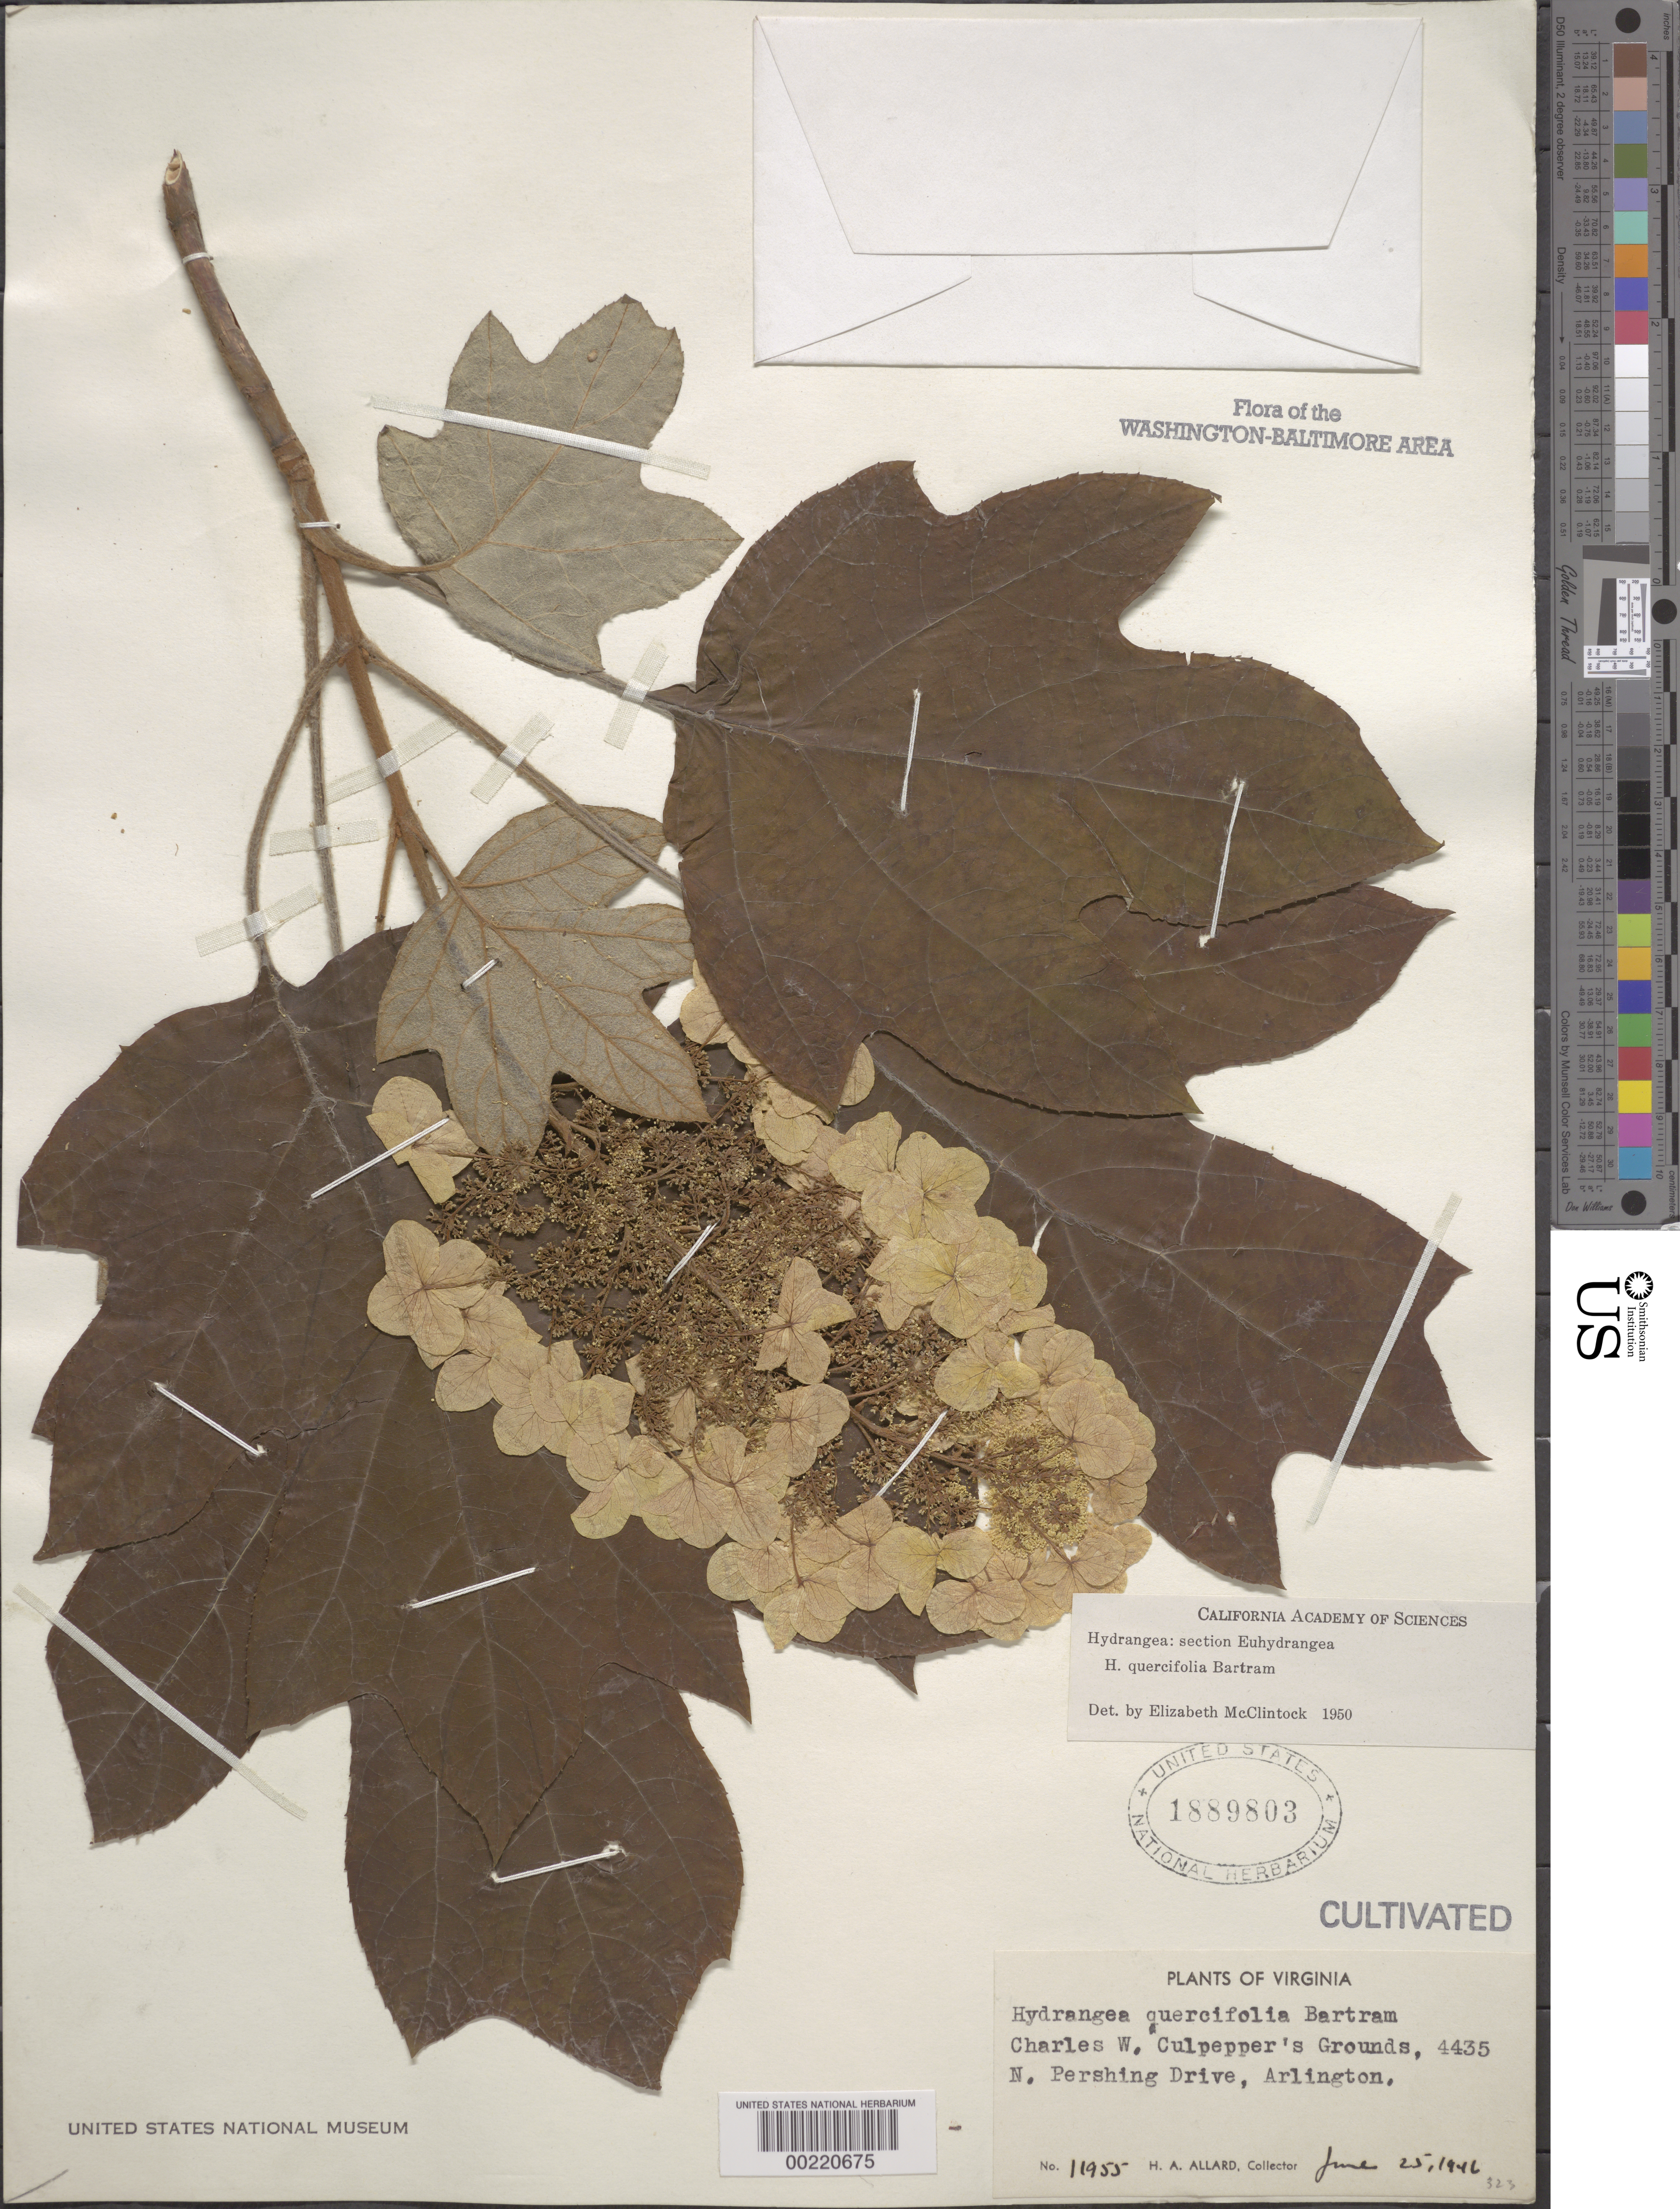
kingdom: Plantae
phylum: Tracheophyta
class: Magnoliopsida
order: Cornales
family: Hydrangeaceae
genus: Hydrangea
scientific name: Hydrangea quercifolia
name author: W. Bartram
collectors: H. A. Allard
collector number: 11955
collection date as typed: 25 Jun 1946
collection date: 1946-06-25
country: United States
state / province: Virginia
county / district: Arlington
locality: Arlington, 4435 North Pershing Drive, C.W. Culpepper's grounds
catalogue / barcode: US 1889803